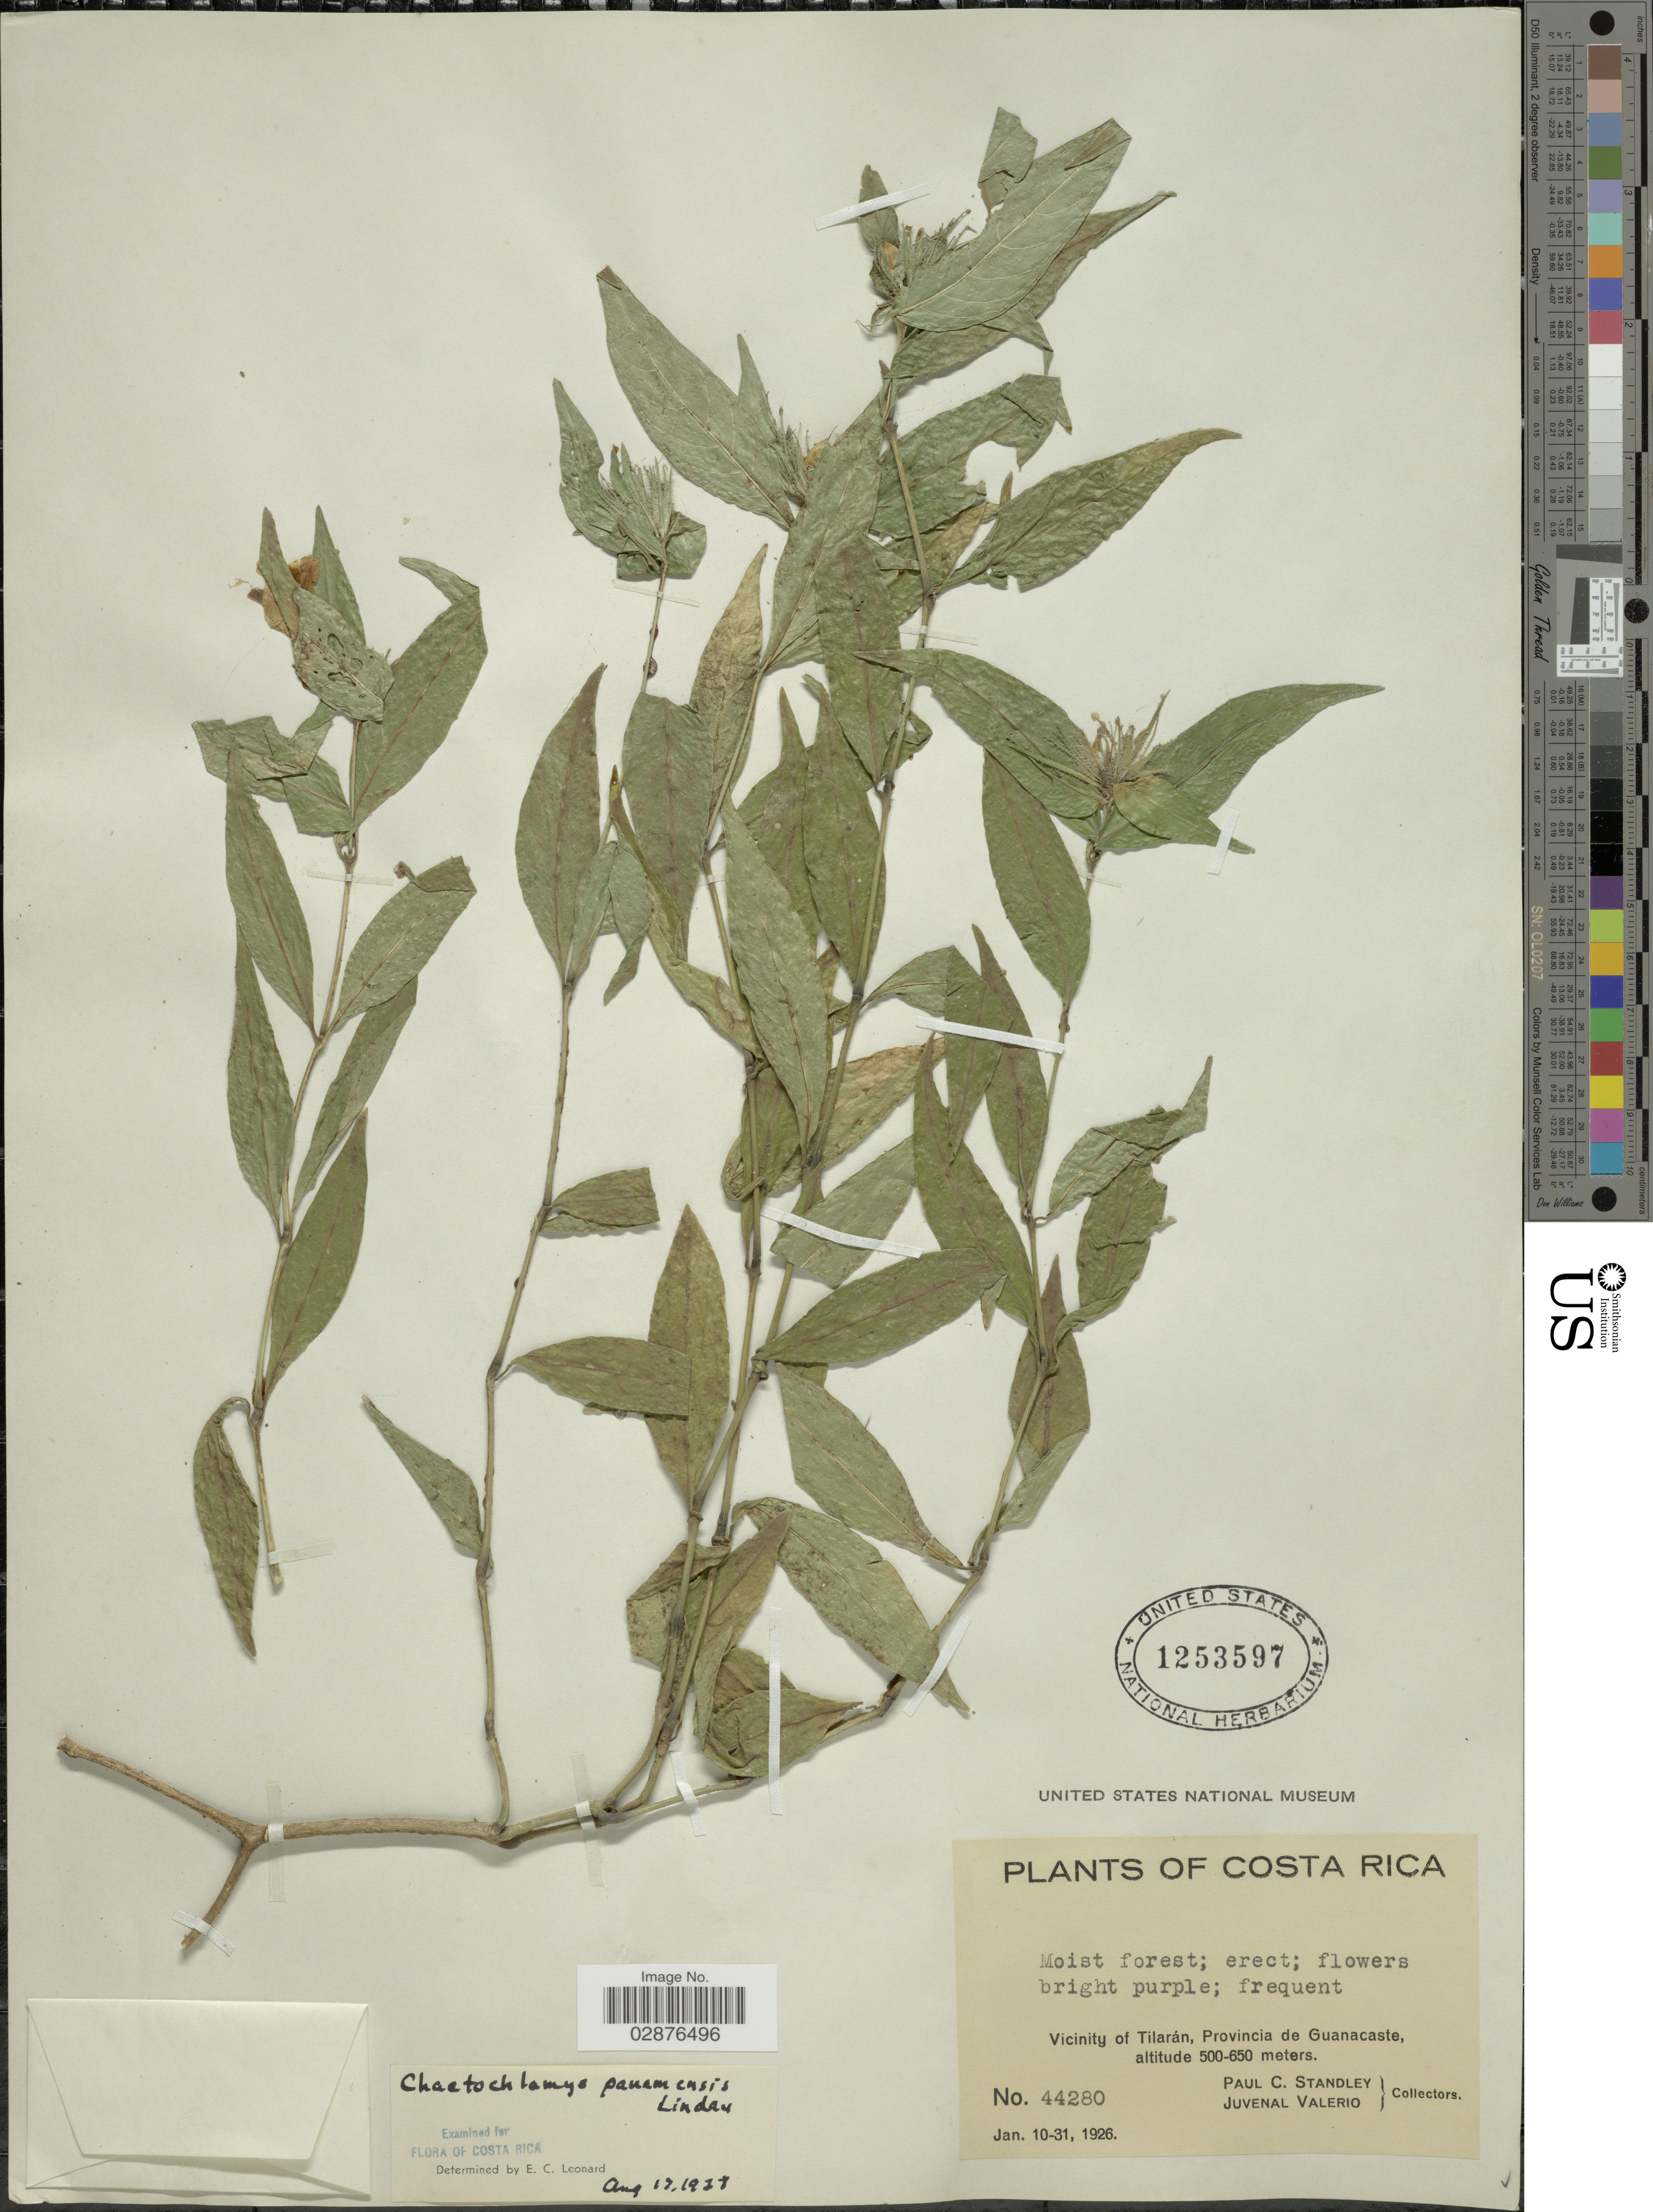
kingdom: Plantae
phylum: Tracheophyta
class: Magnoliopsida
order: Lamiales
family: Acanthaceae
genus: Justicia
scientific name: Justicia isthmensis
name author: T.F. Daniel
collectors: P. C. Standley & J. Valerio R.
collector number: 44280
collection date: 1926-01-10/1926-01-31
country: Costa Rica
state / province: Guanacaste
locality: Vicinity of Tilarán.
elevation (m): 500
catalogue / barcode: US 1253597